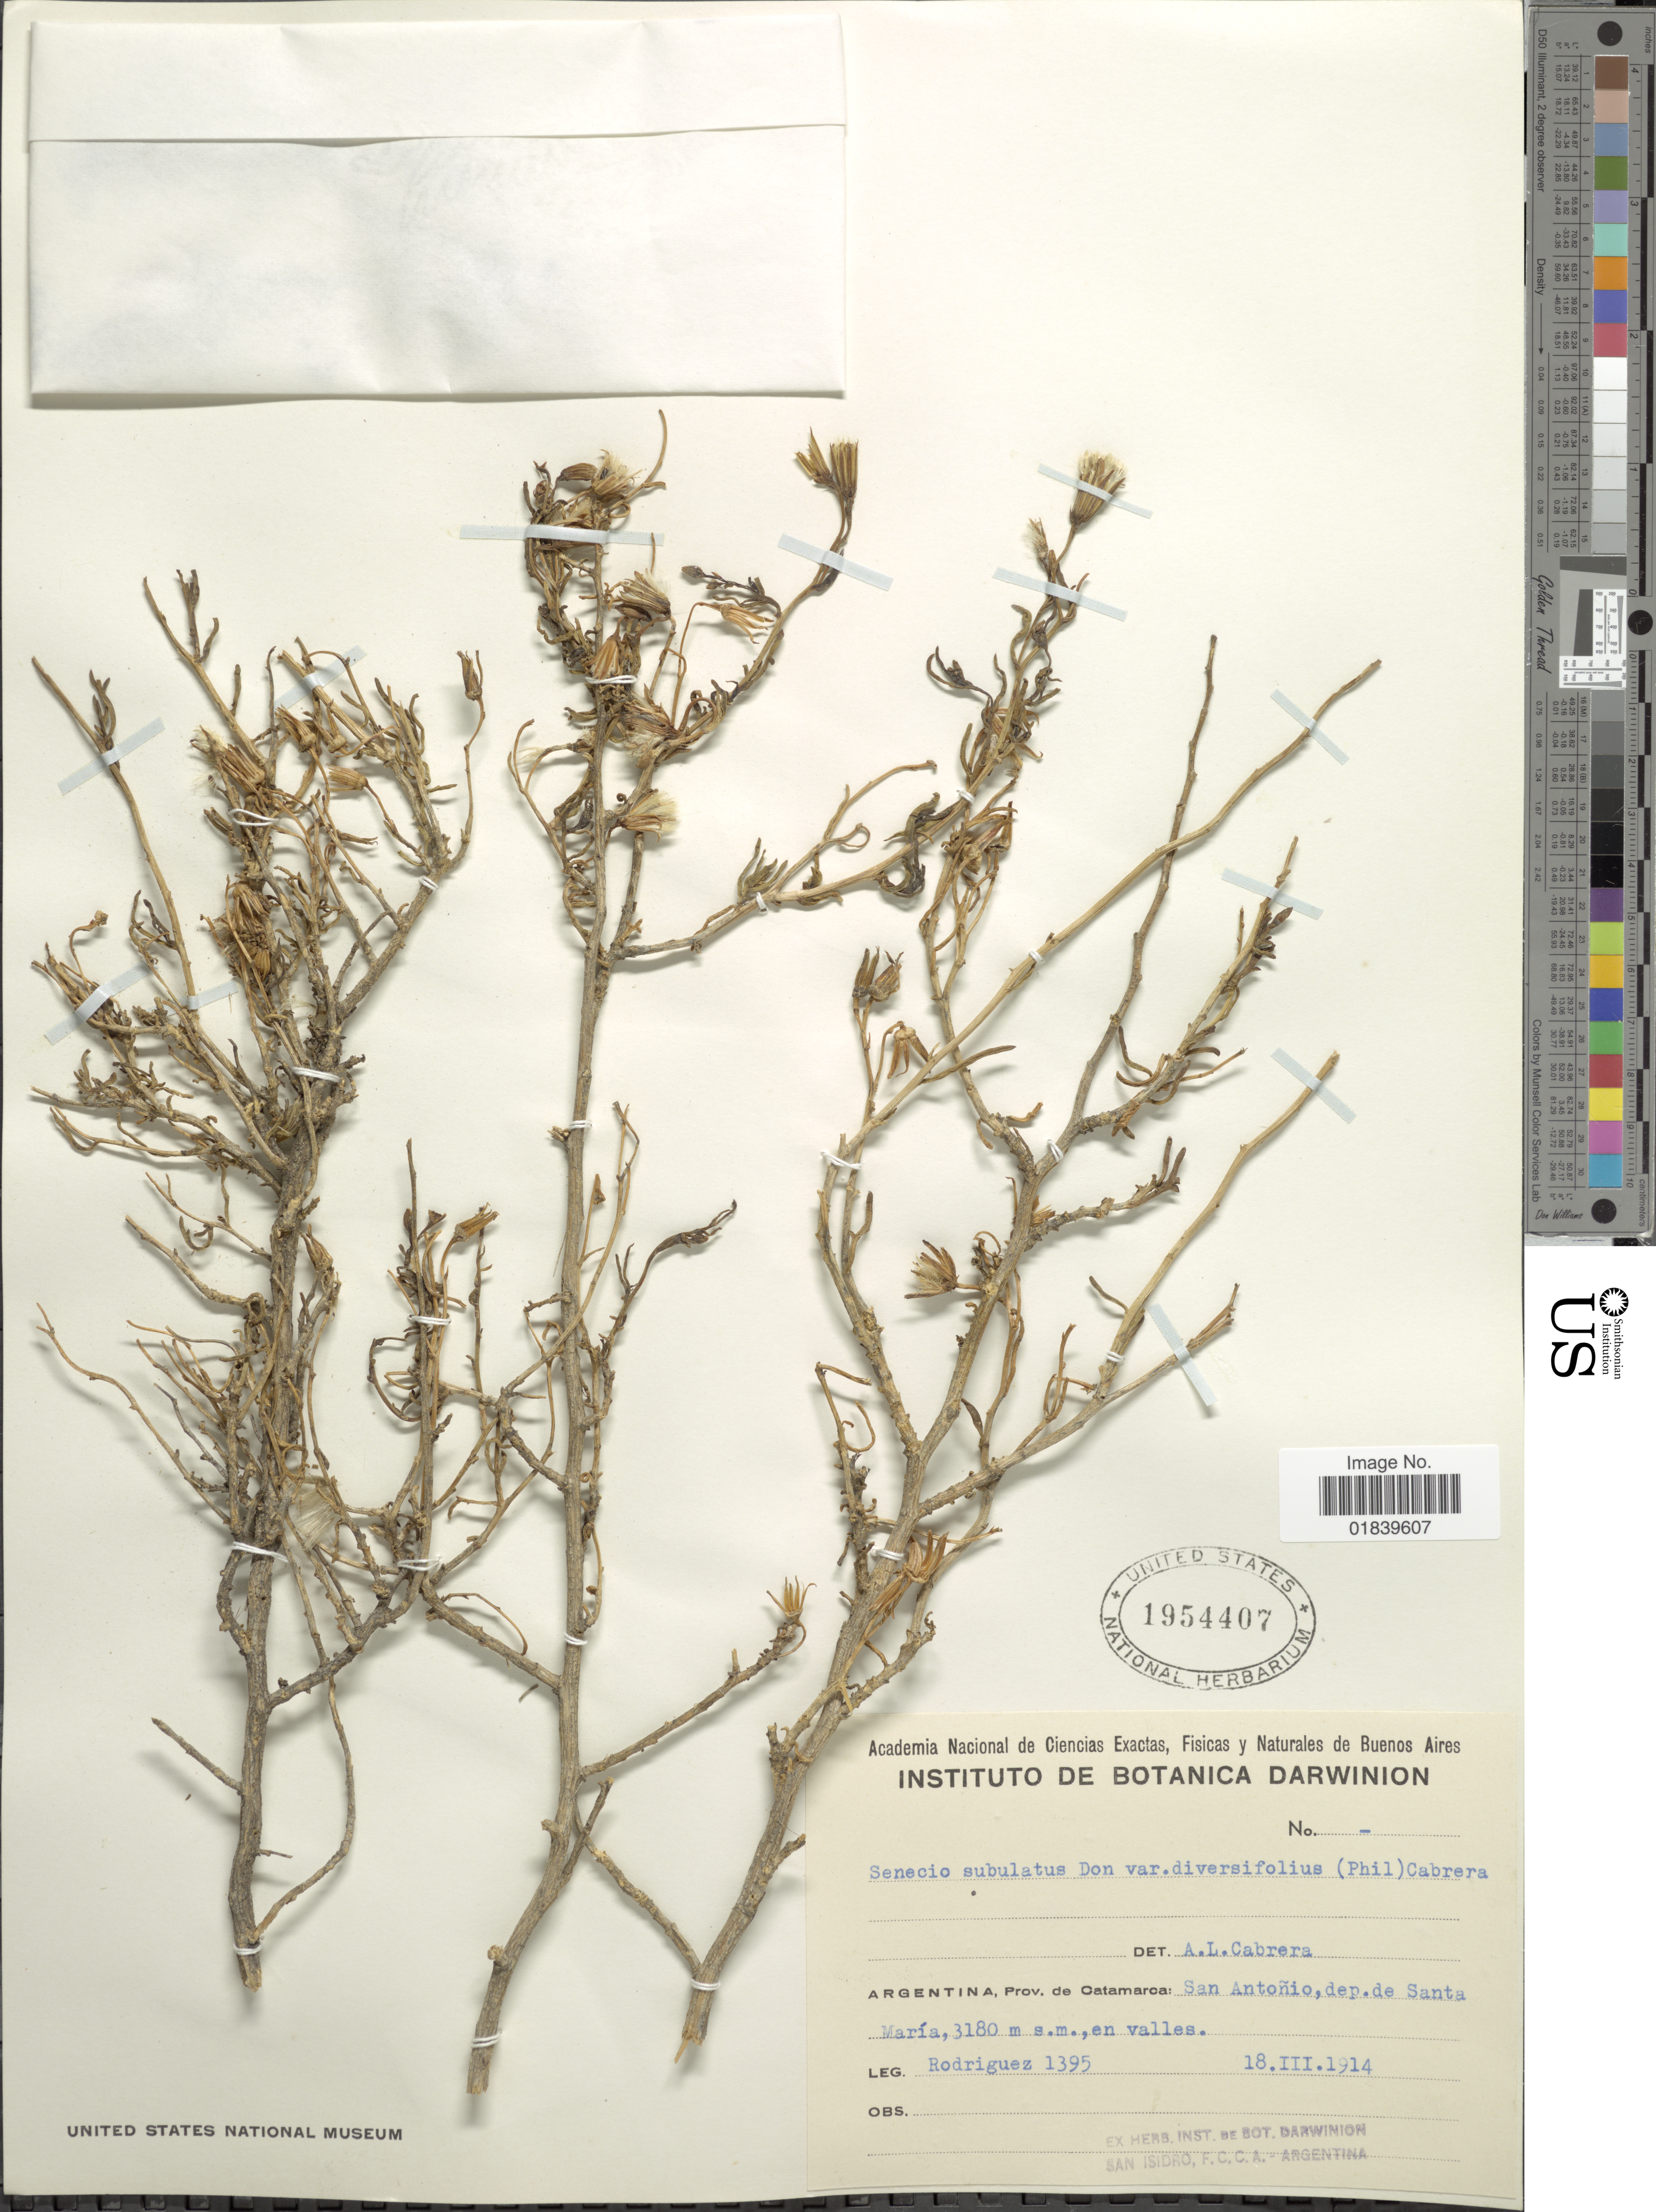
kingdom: Plantae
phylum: Tracheophyta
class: Magnoliopsida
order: Asterales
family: Asteraceae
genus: Senecio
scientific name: Senecio subulatus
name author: D. Don ex Hook. & Arn.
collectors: Rodriguez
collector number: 1395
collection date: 1914-03-18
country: Argentina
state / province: Catamarca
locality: Prov. de Catamarca: San Antonio, dep. de Santa Maria.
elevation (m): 3180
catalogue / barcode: US 1954407